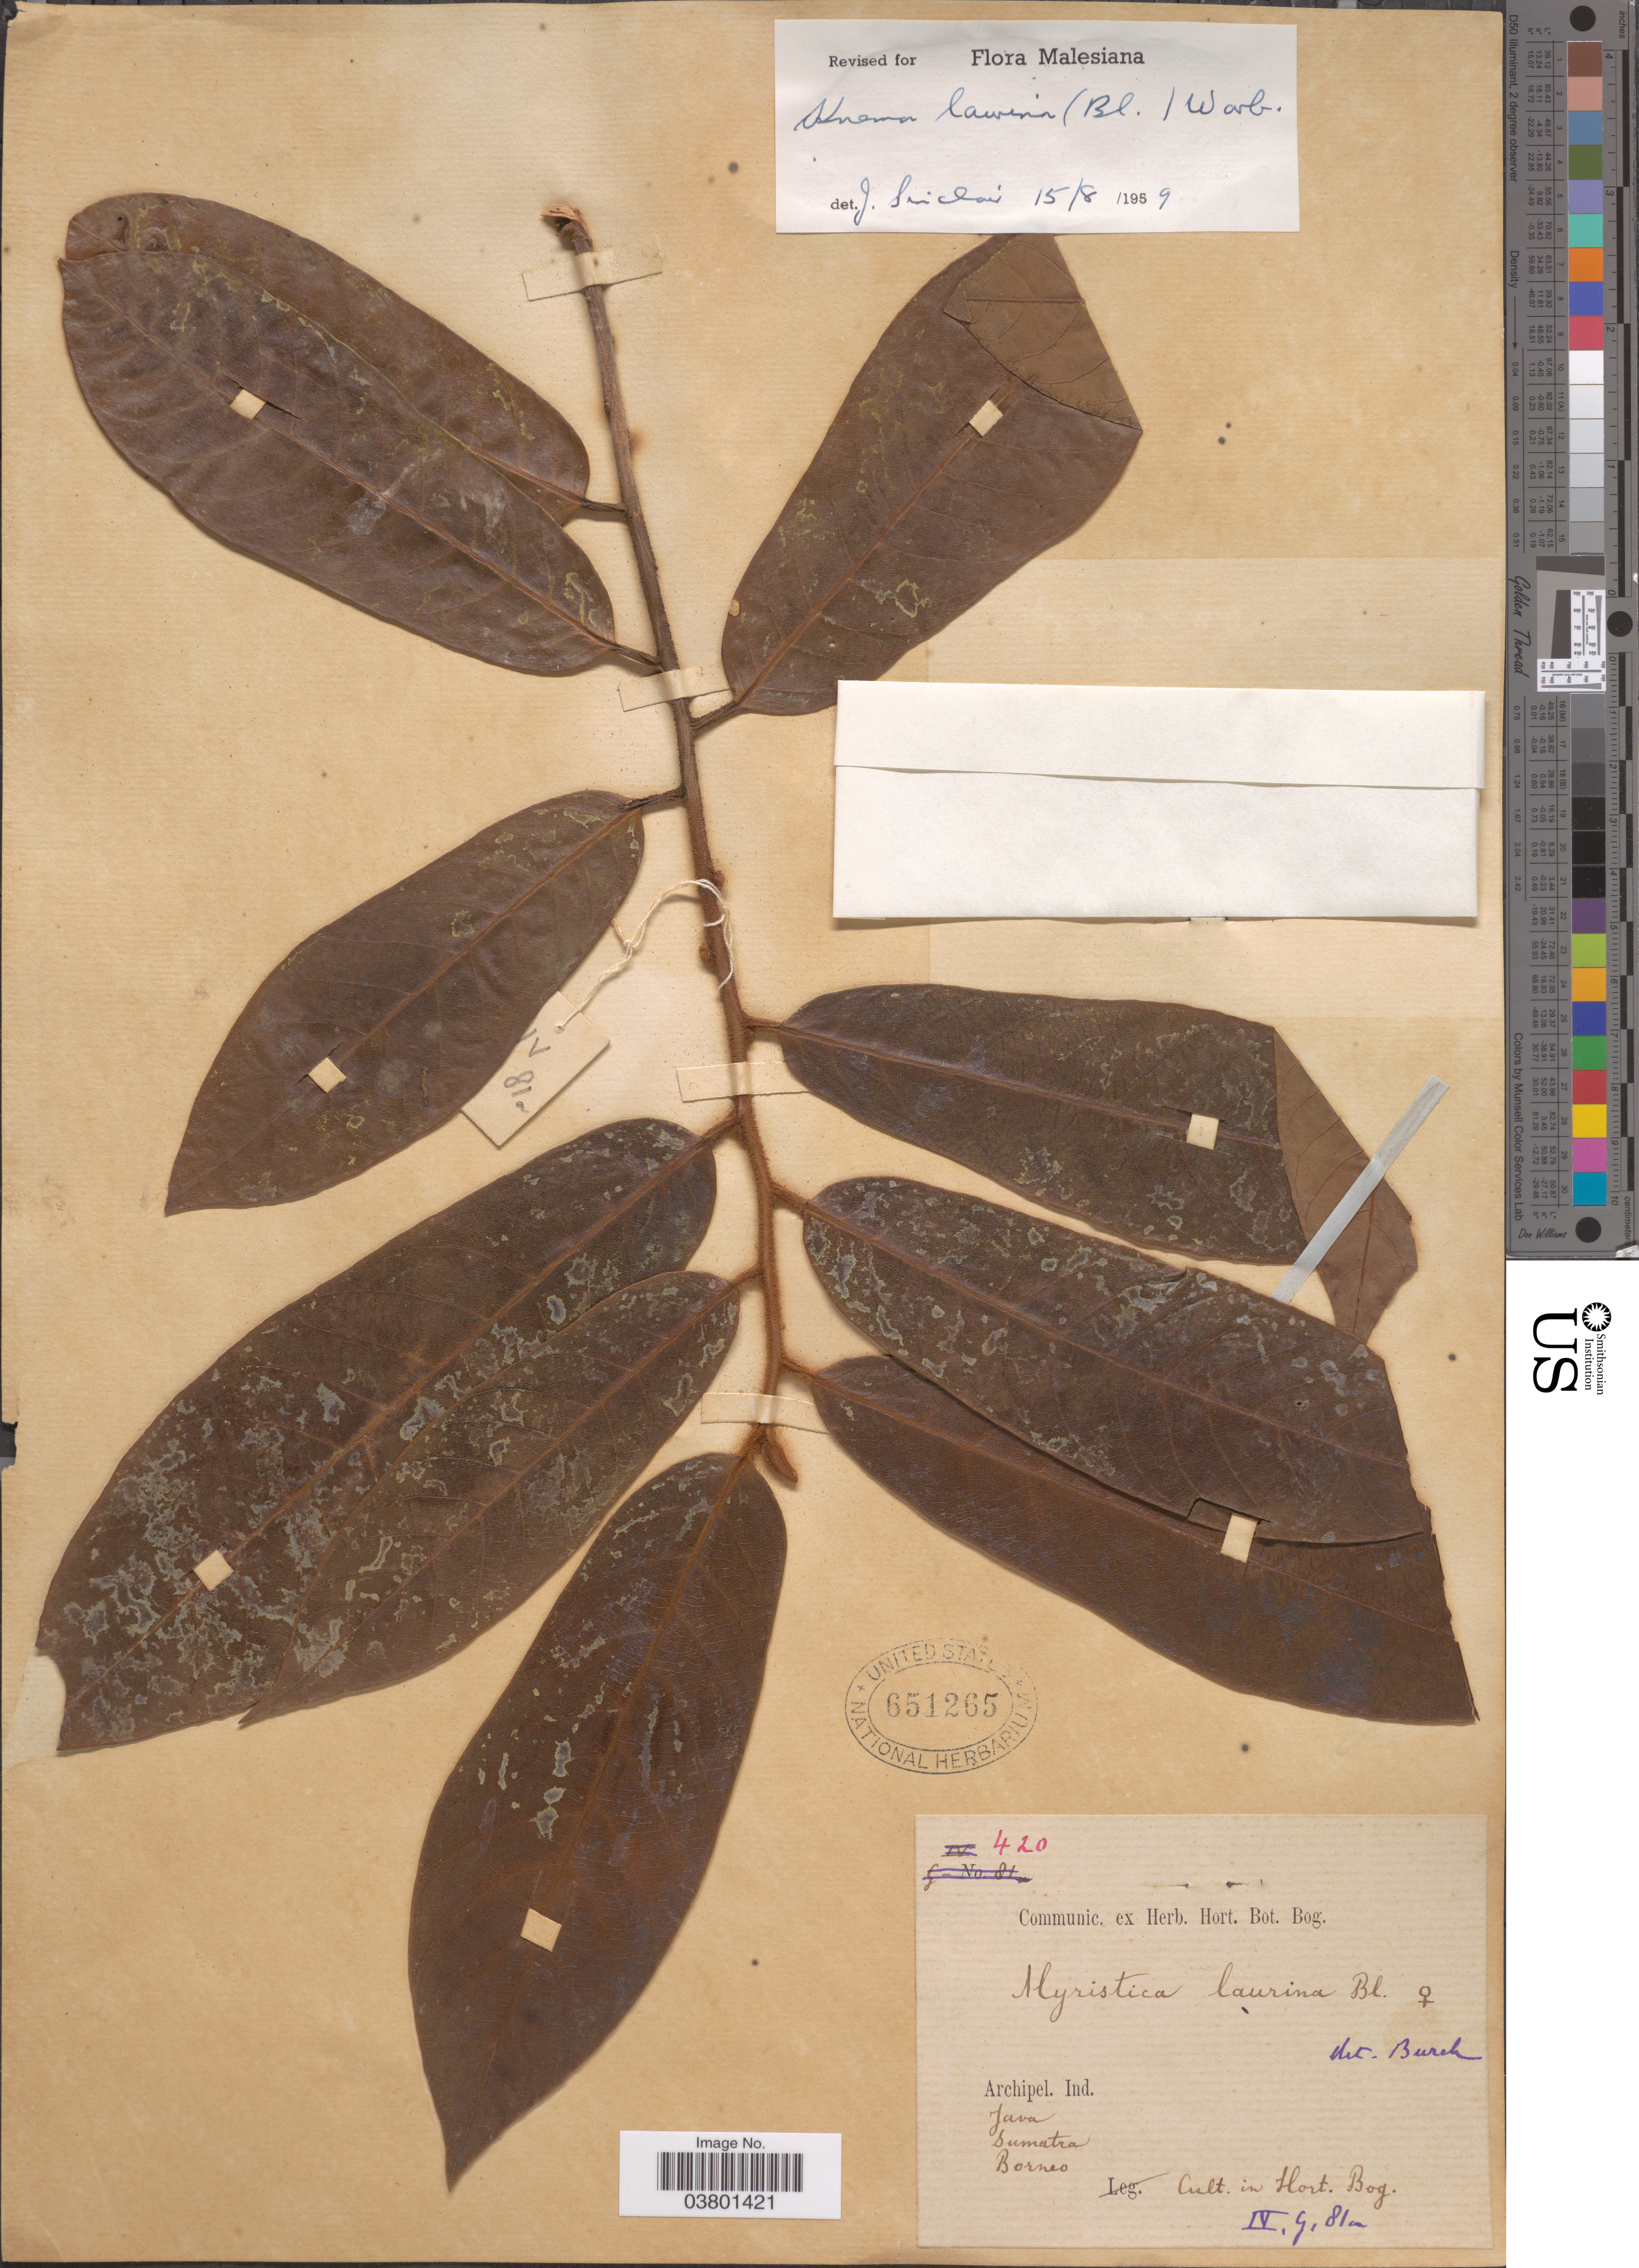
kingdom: Plantae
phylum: Tracheophyta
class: Magnoliopsida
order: Magnoliales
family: Myristicaceae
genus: Knema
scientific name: Knema laurina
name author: Warb.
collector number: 420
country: Indonesia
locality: Cult. in Hort. Bog. IV, G, 81a.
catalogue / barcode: US 651265